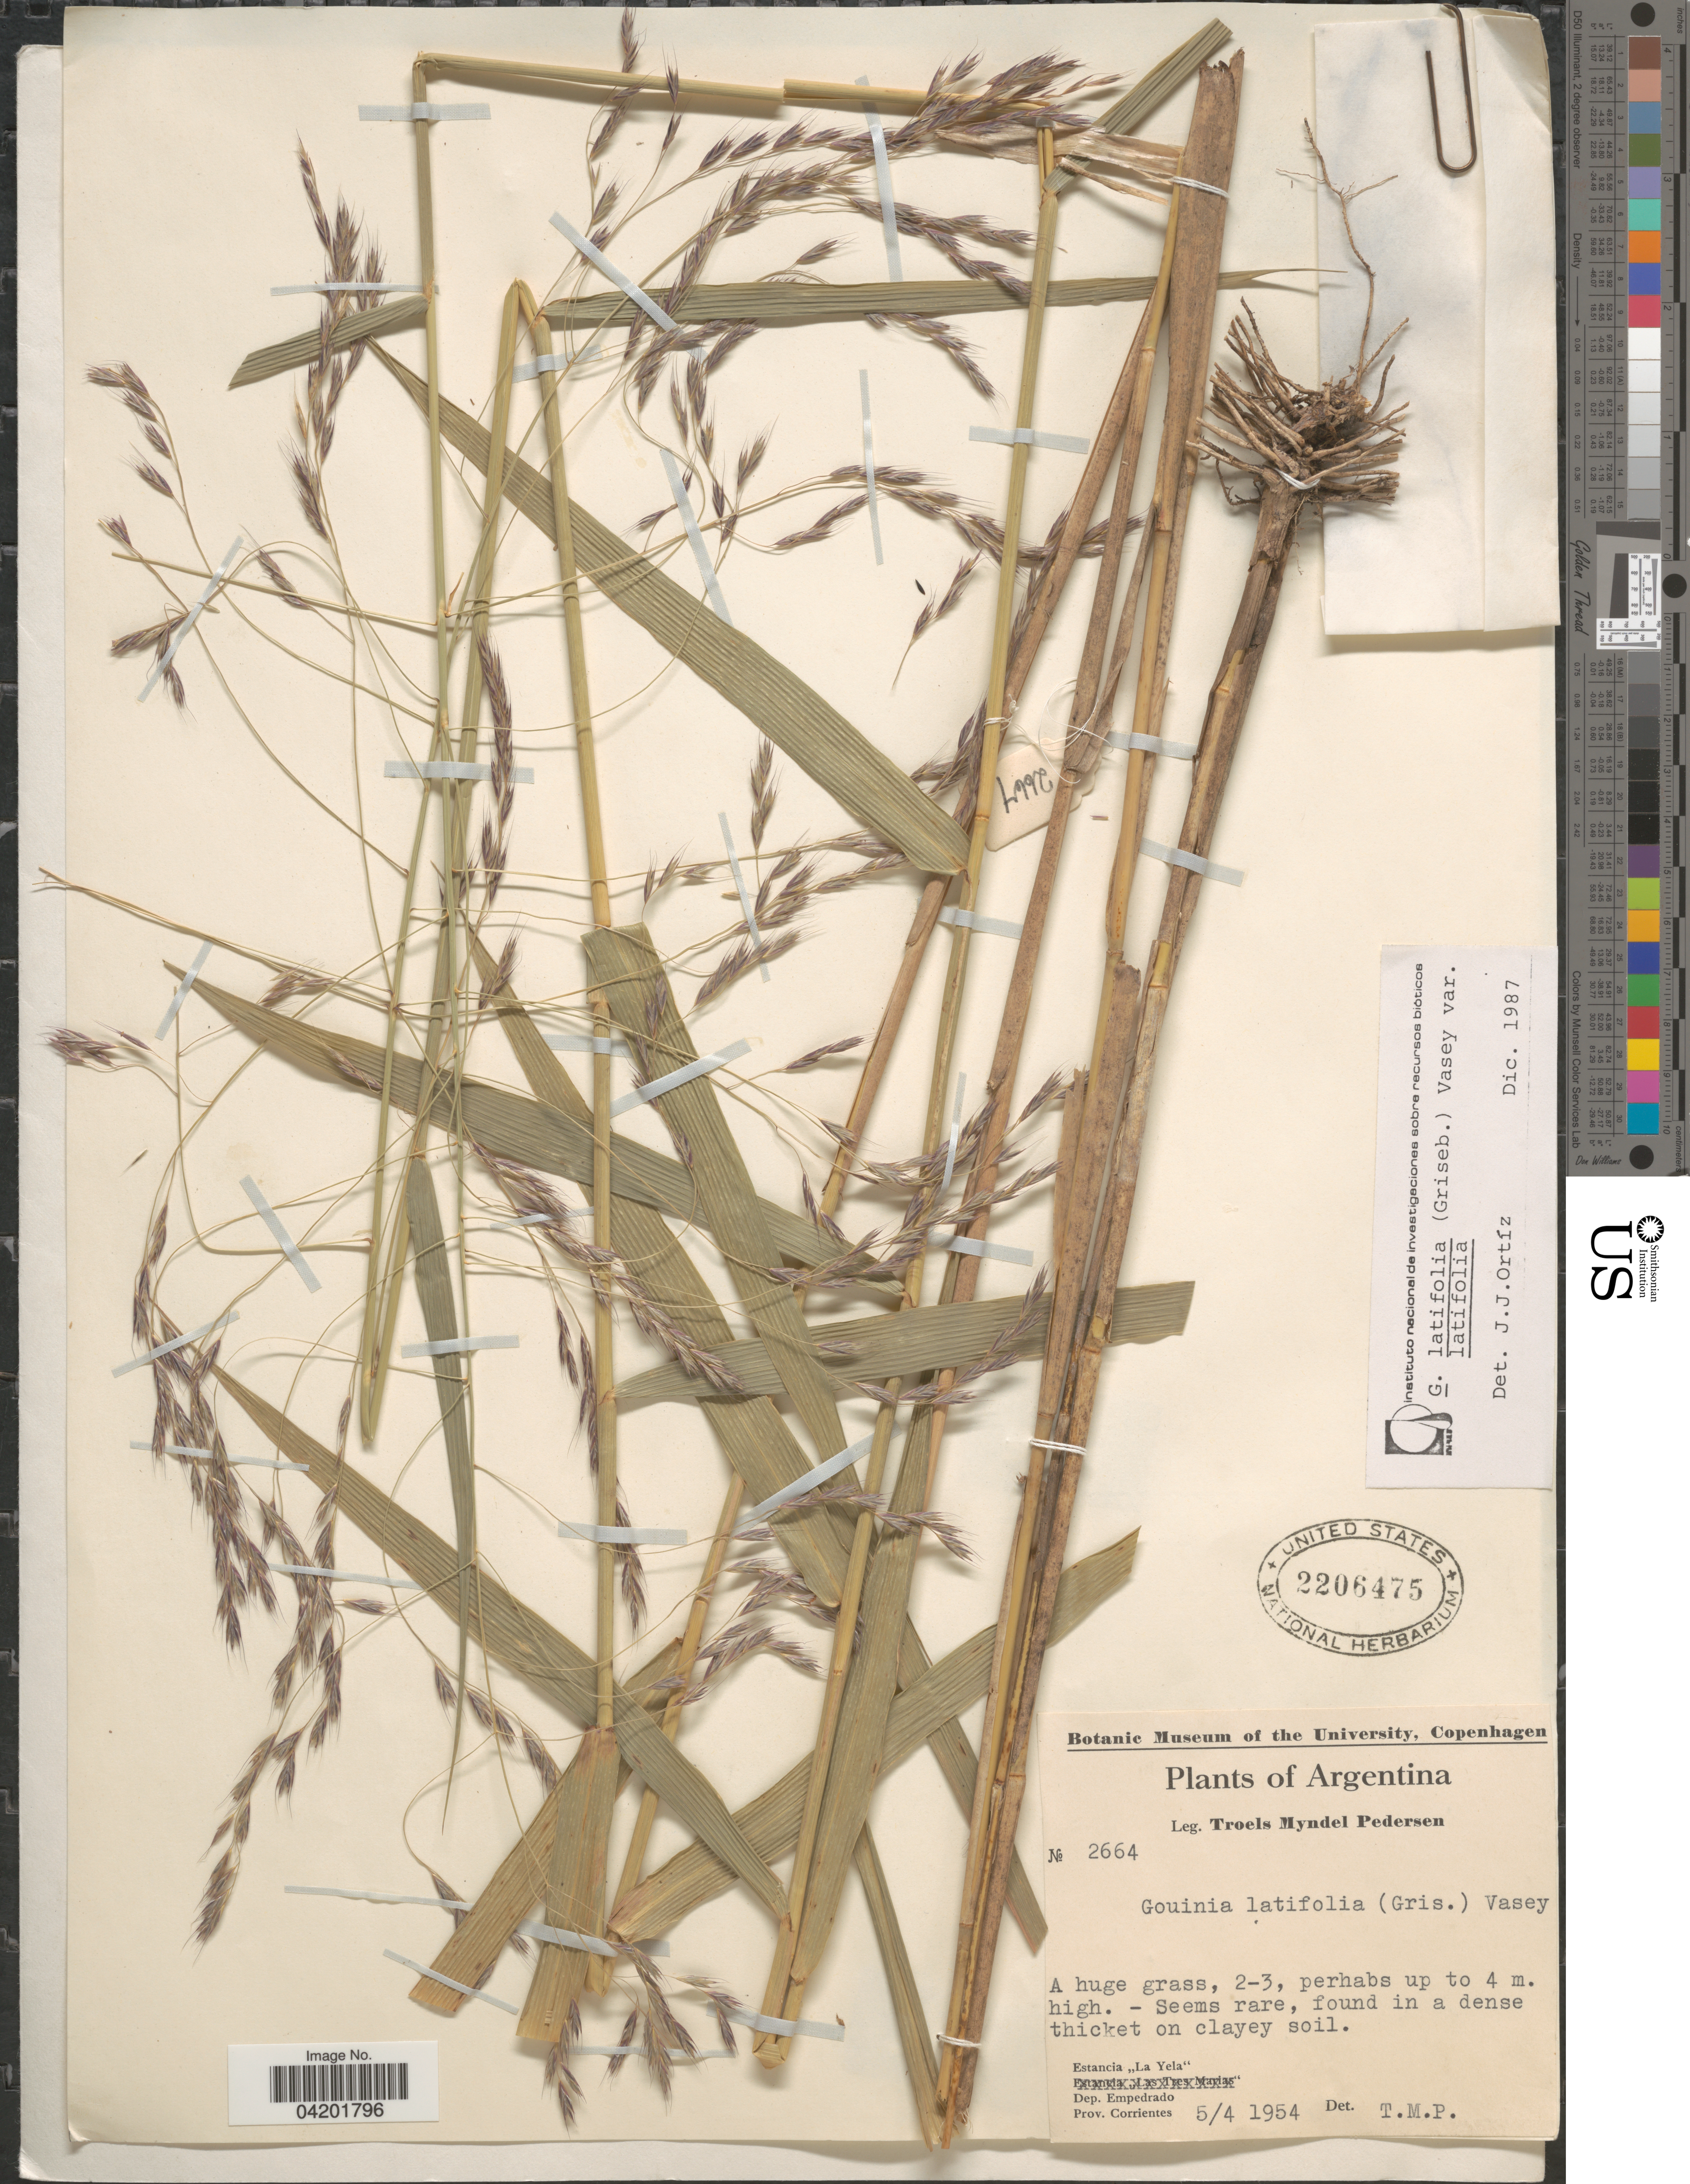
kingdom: Plantae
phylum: Tracheophyta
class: Liliopsida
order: Poales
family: Poaceae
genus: Gouinia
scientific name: Gouinia latifolia var. latifolia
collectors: T. Pederson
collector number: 2664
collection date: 1954-04-05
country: Argentina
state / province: Corrientes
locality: Estancia "La Yela". Dep. Empedrado.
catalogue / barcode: US 2206475